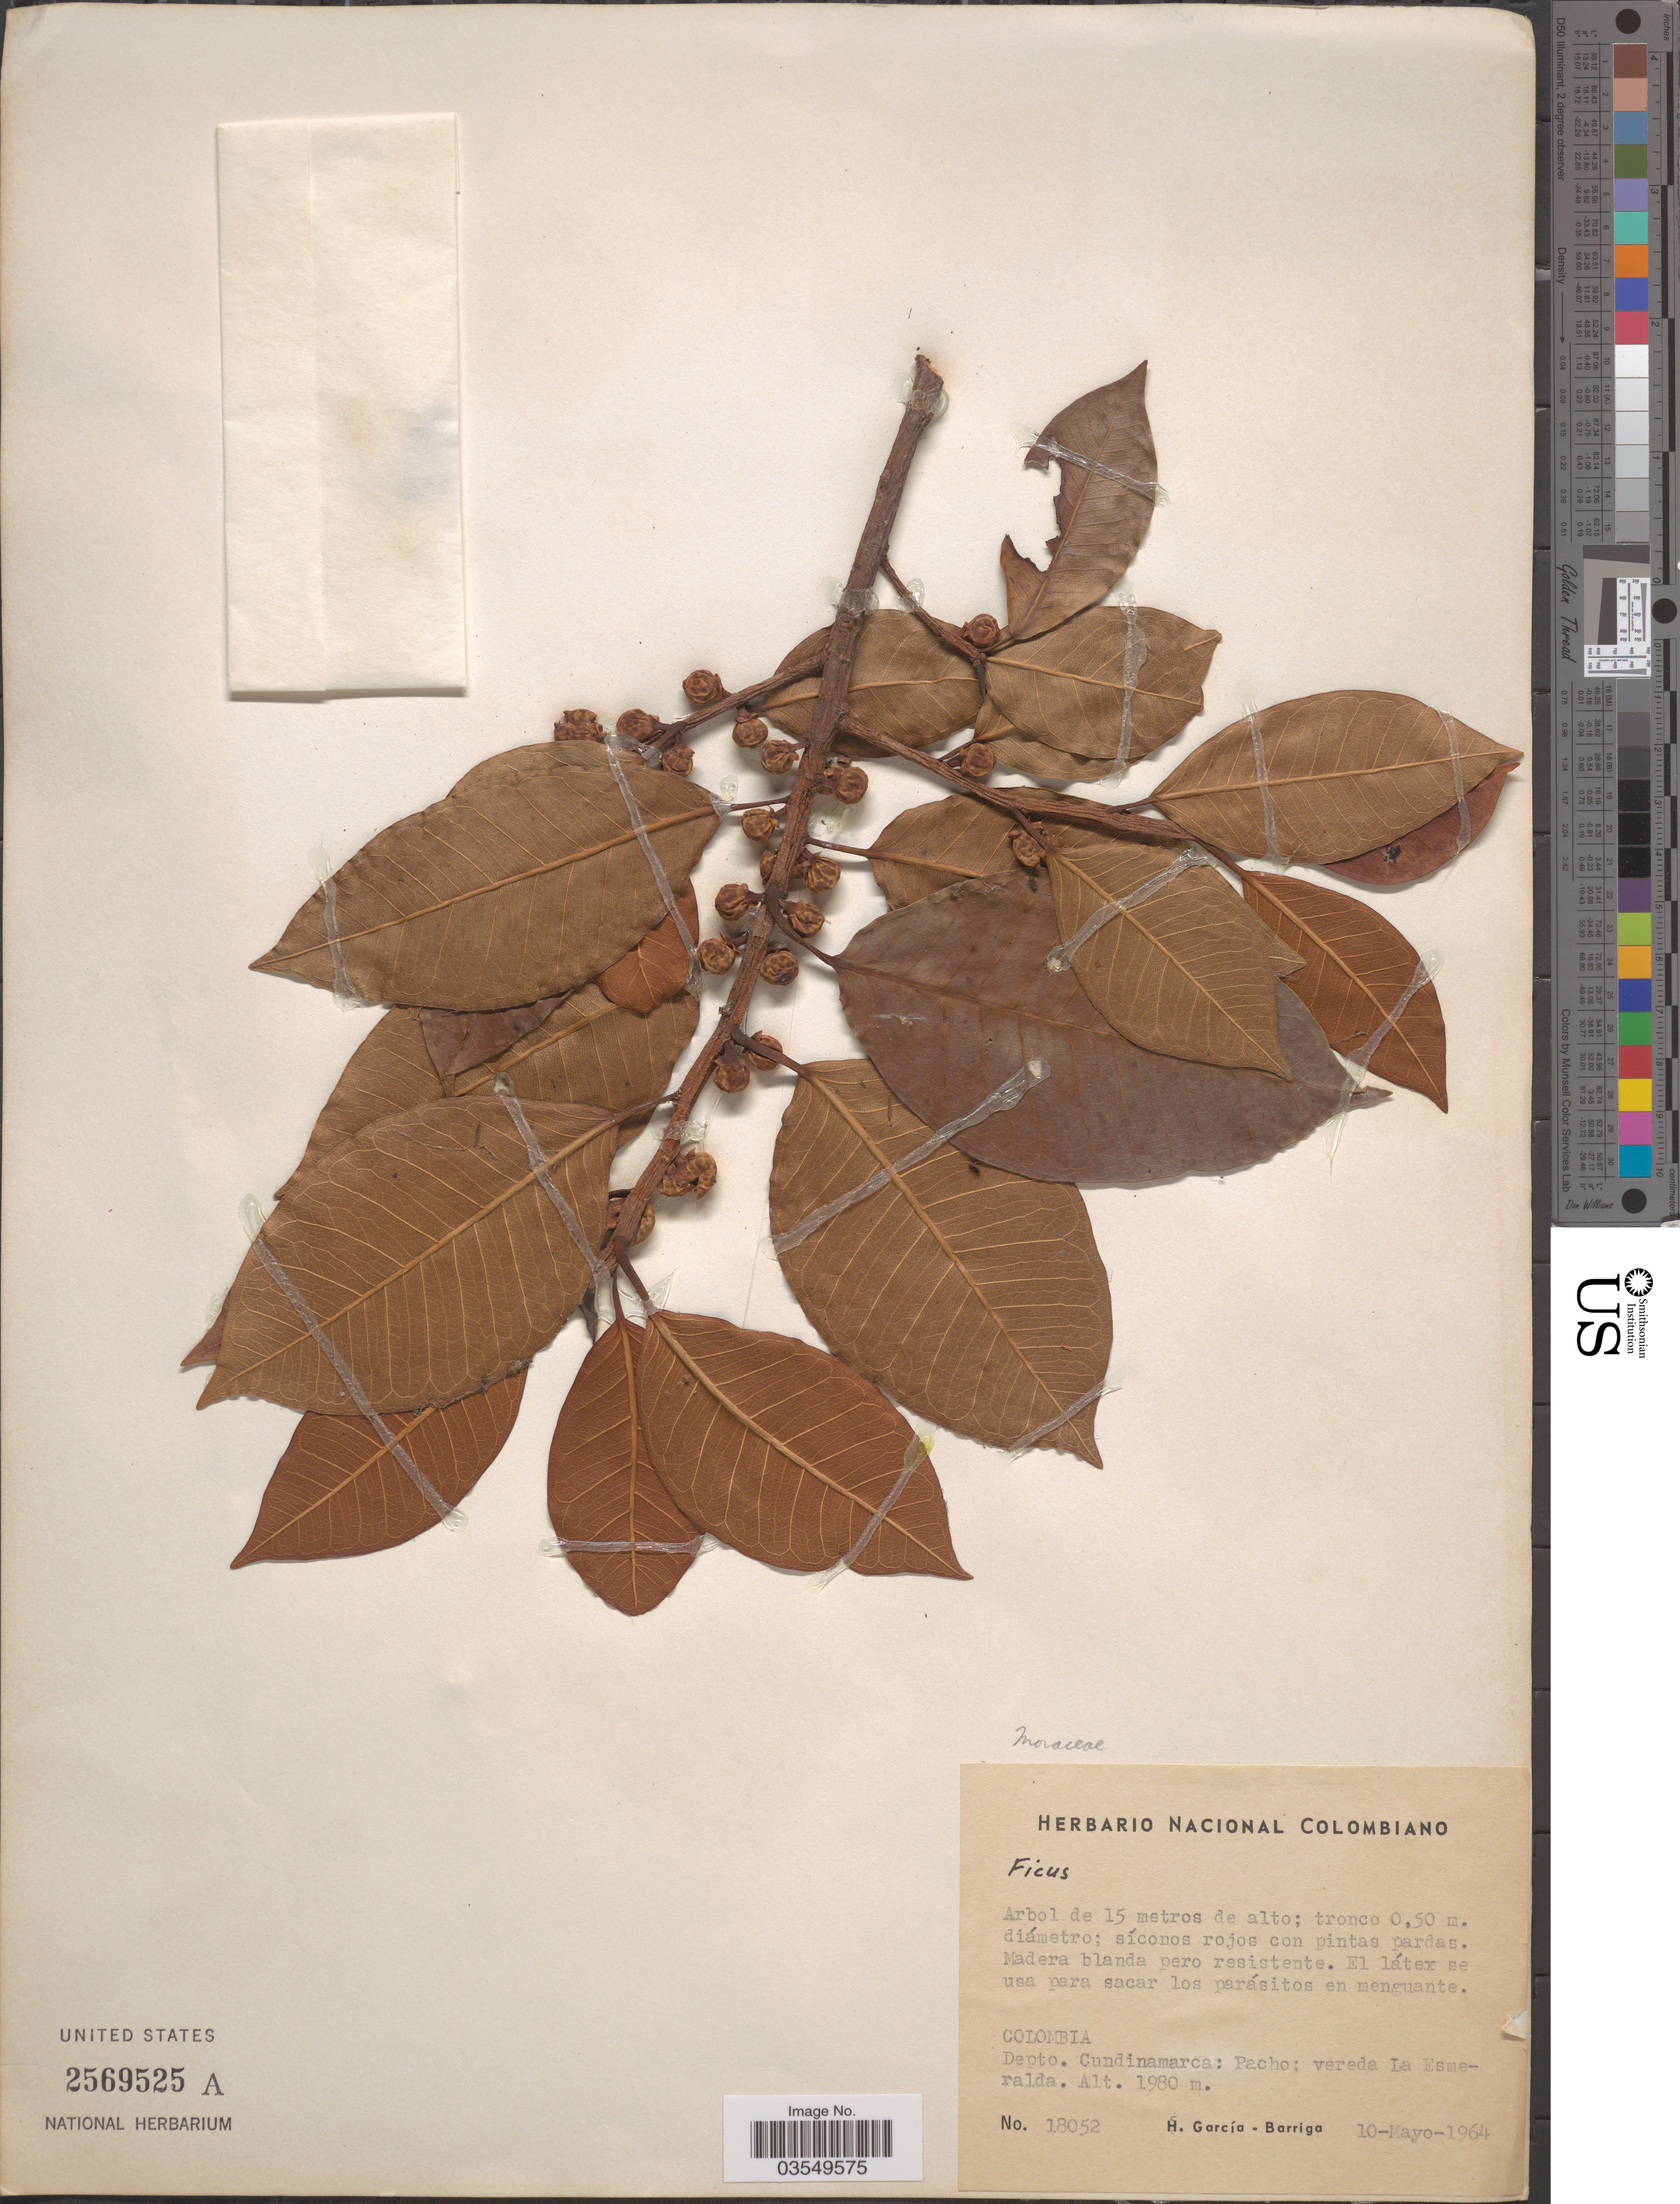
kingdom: Plantae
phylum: Tracheophyta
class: Magnoliopsida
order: Rosales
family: Moraceae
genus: Ficus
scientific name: Ficus soatensis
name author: Dugand G.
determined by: Mitidieri, Nicole, (WIS), University of Wisconsin - Madison (UNITED STATES)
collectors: H. García Barriga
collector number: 18052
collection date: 1964-05-10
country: Colombia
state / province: Cundinamarca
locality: Depto. Cundinamarca: Pacho; vereda La Esmeralda.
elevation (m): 1980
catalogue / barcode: US 2569525A